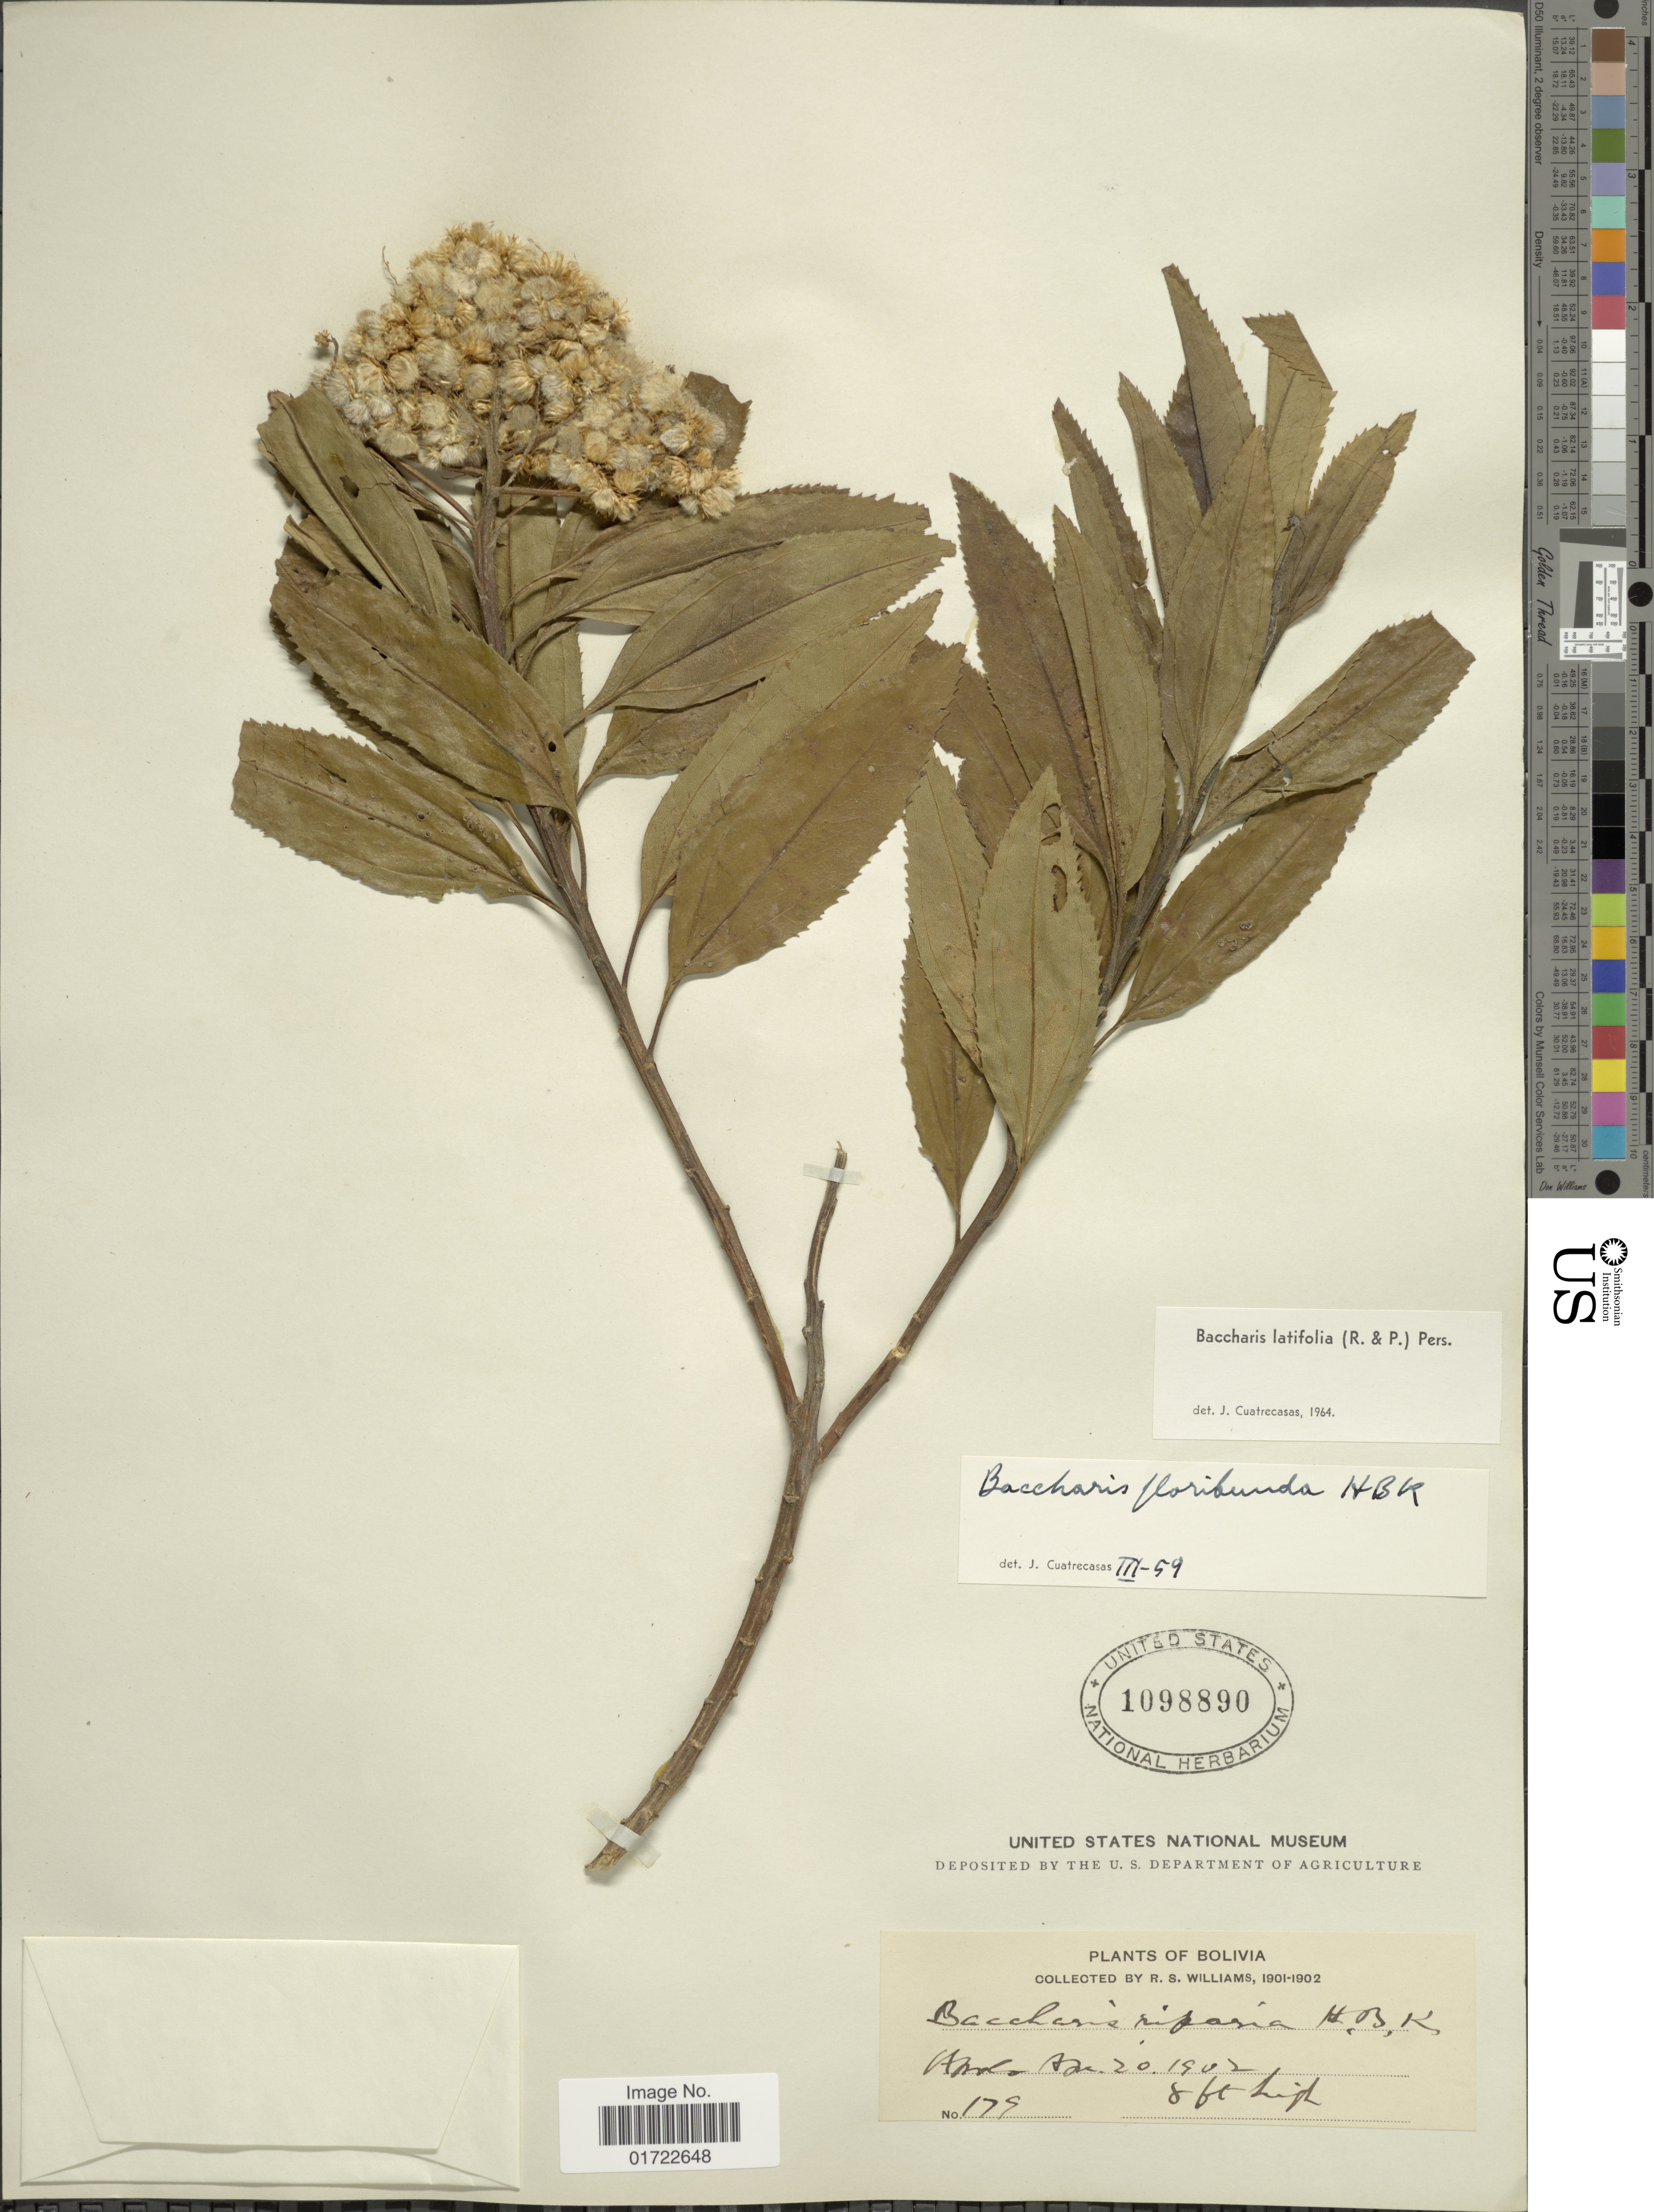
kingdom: Plantae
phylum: Tracheophyta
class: Magnoliopsida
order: Asterales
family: Asteraceae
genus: Baccharis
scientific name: Baccharis latifolia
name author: (Ruiz & Pav.) Pers.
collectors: R. S. Williams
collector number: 179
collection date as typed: Apr. 20, 1902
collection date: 1902-04-20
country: Bolivia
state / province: La Paz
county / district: Franz Tamayo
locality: Apolo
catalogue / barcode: US 1098890